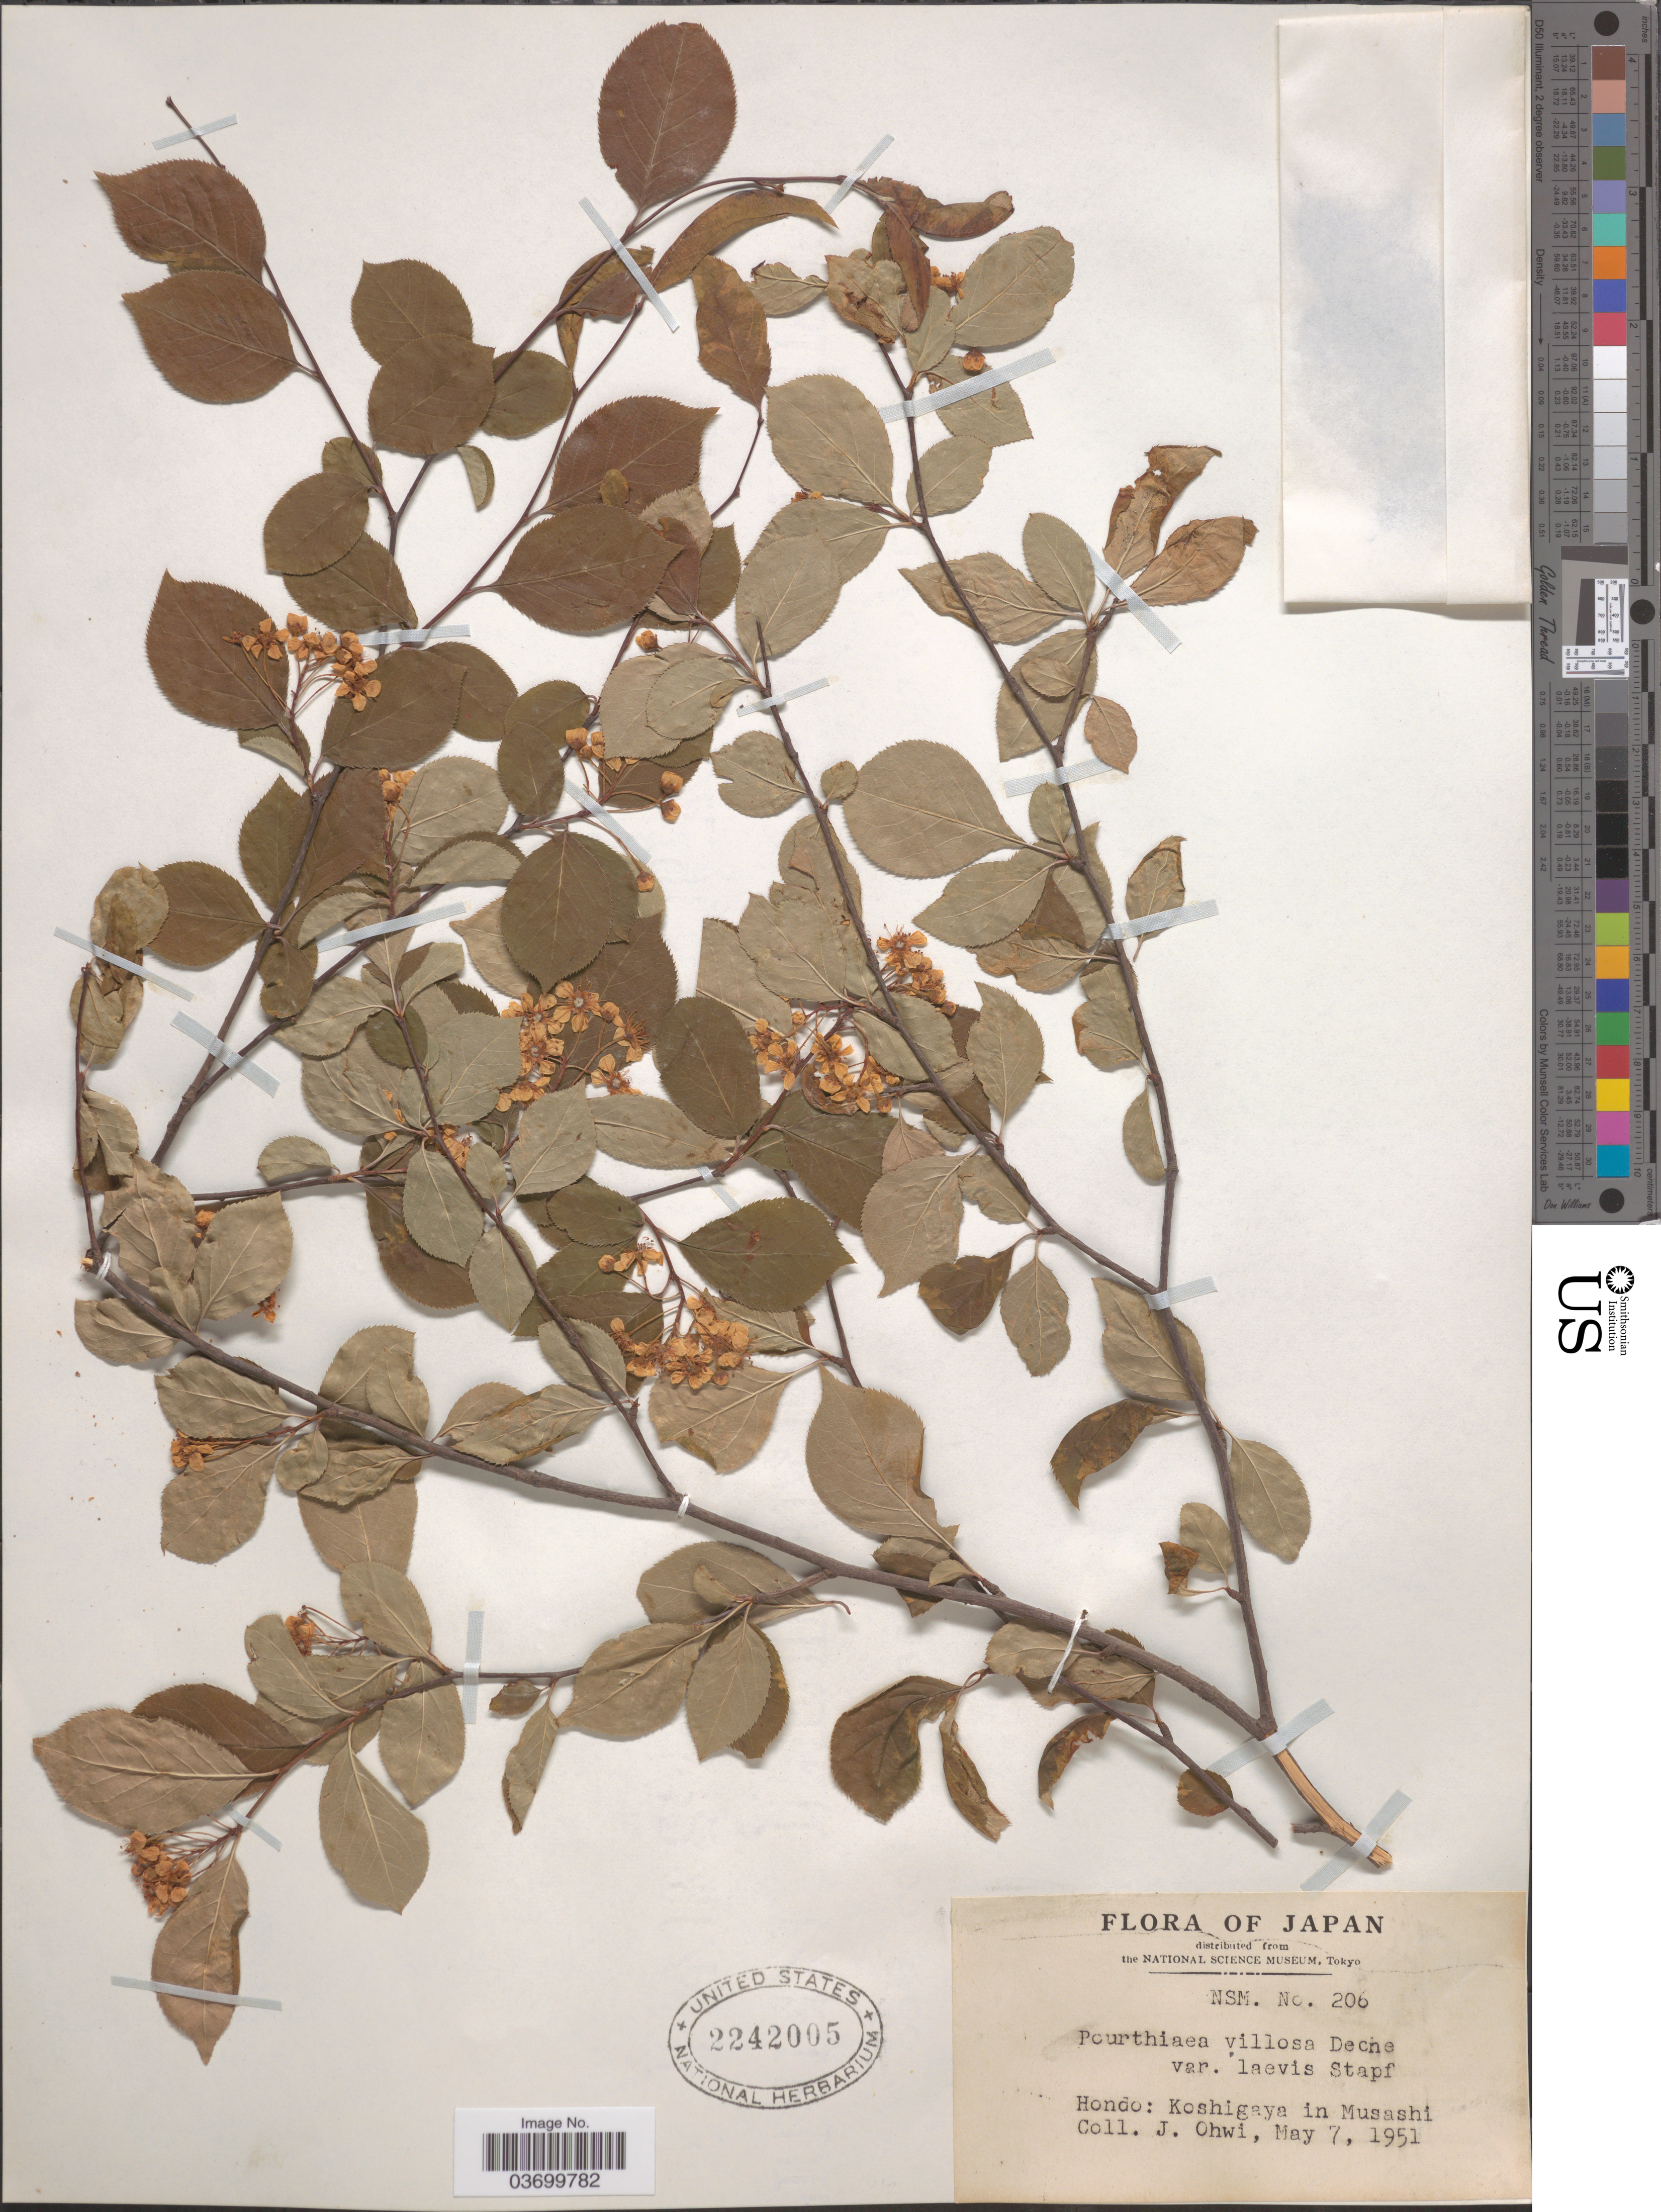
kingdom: Plantae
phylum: Tracheophyta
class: Magnoliopsida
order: Rosales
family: Rosaceae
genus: Pourthiaea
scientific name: Pourthiaea villosa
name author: Decne.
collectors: J. Ohwi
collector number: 206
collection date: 1951-05-07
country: Japan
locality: Hondo: Koshigaya in Musashi.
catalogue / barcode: US 2242005